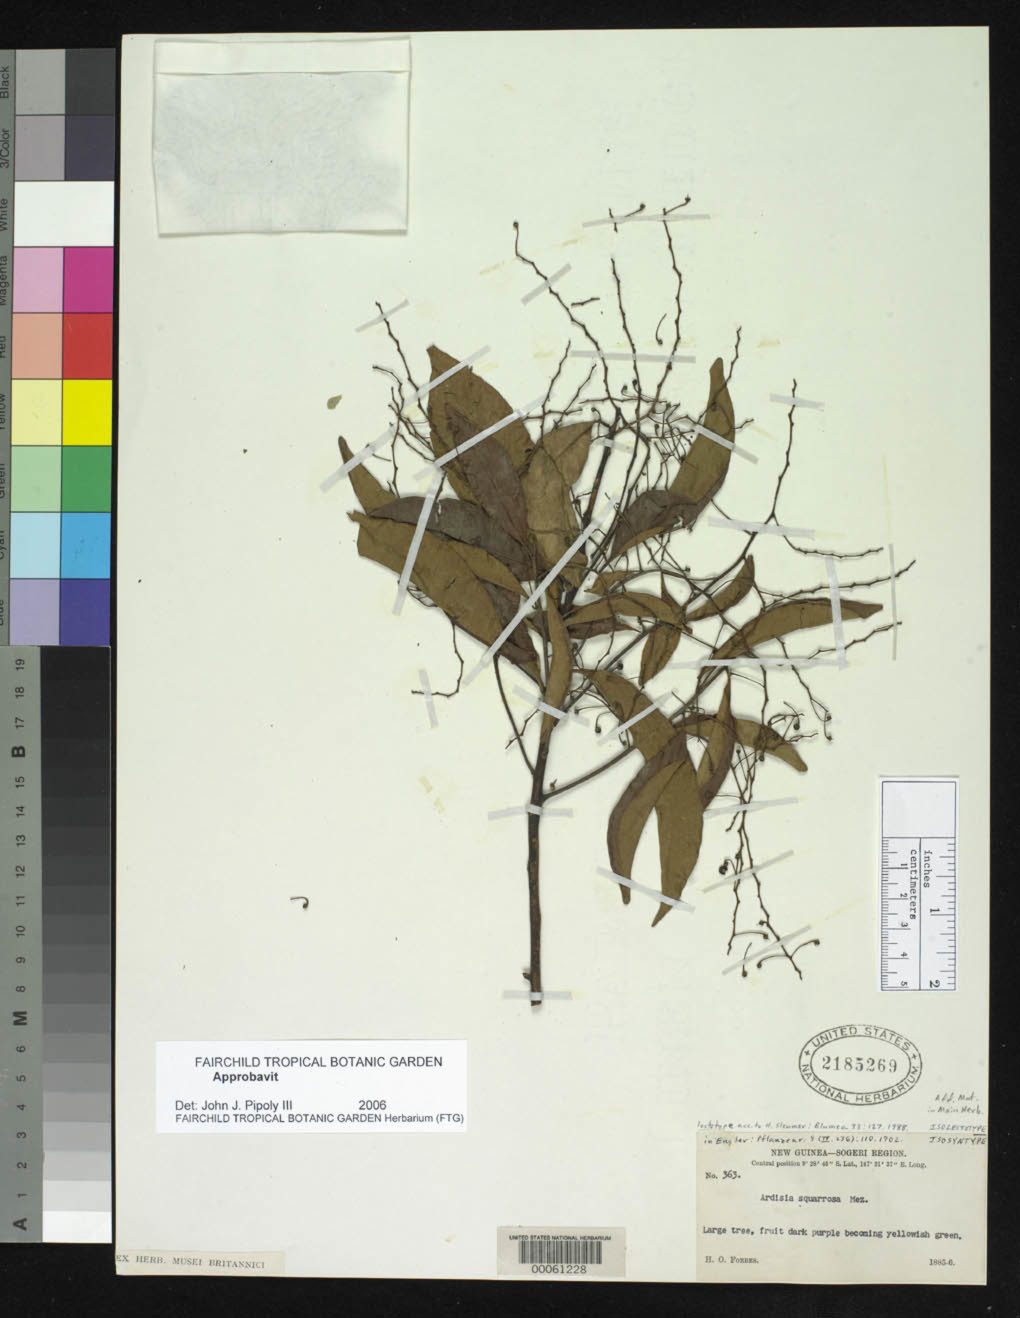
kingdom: Plantae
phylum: Tracheophyta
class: Magnoliopsida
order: Ericales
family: Primulaceae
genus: Ardisia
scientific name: Ardisia squarrosa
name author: Mez in Engl.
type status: Isolectotype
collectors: H. O. Forbes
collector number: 363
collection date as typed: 1885 to -- --- 1886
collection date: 1885/1886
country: Papua New Guinea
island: New Guinea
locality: Sogeri region.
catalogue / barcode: US 2185269